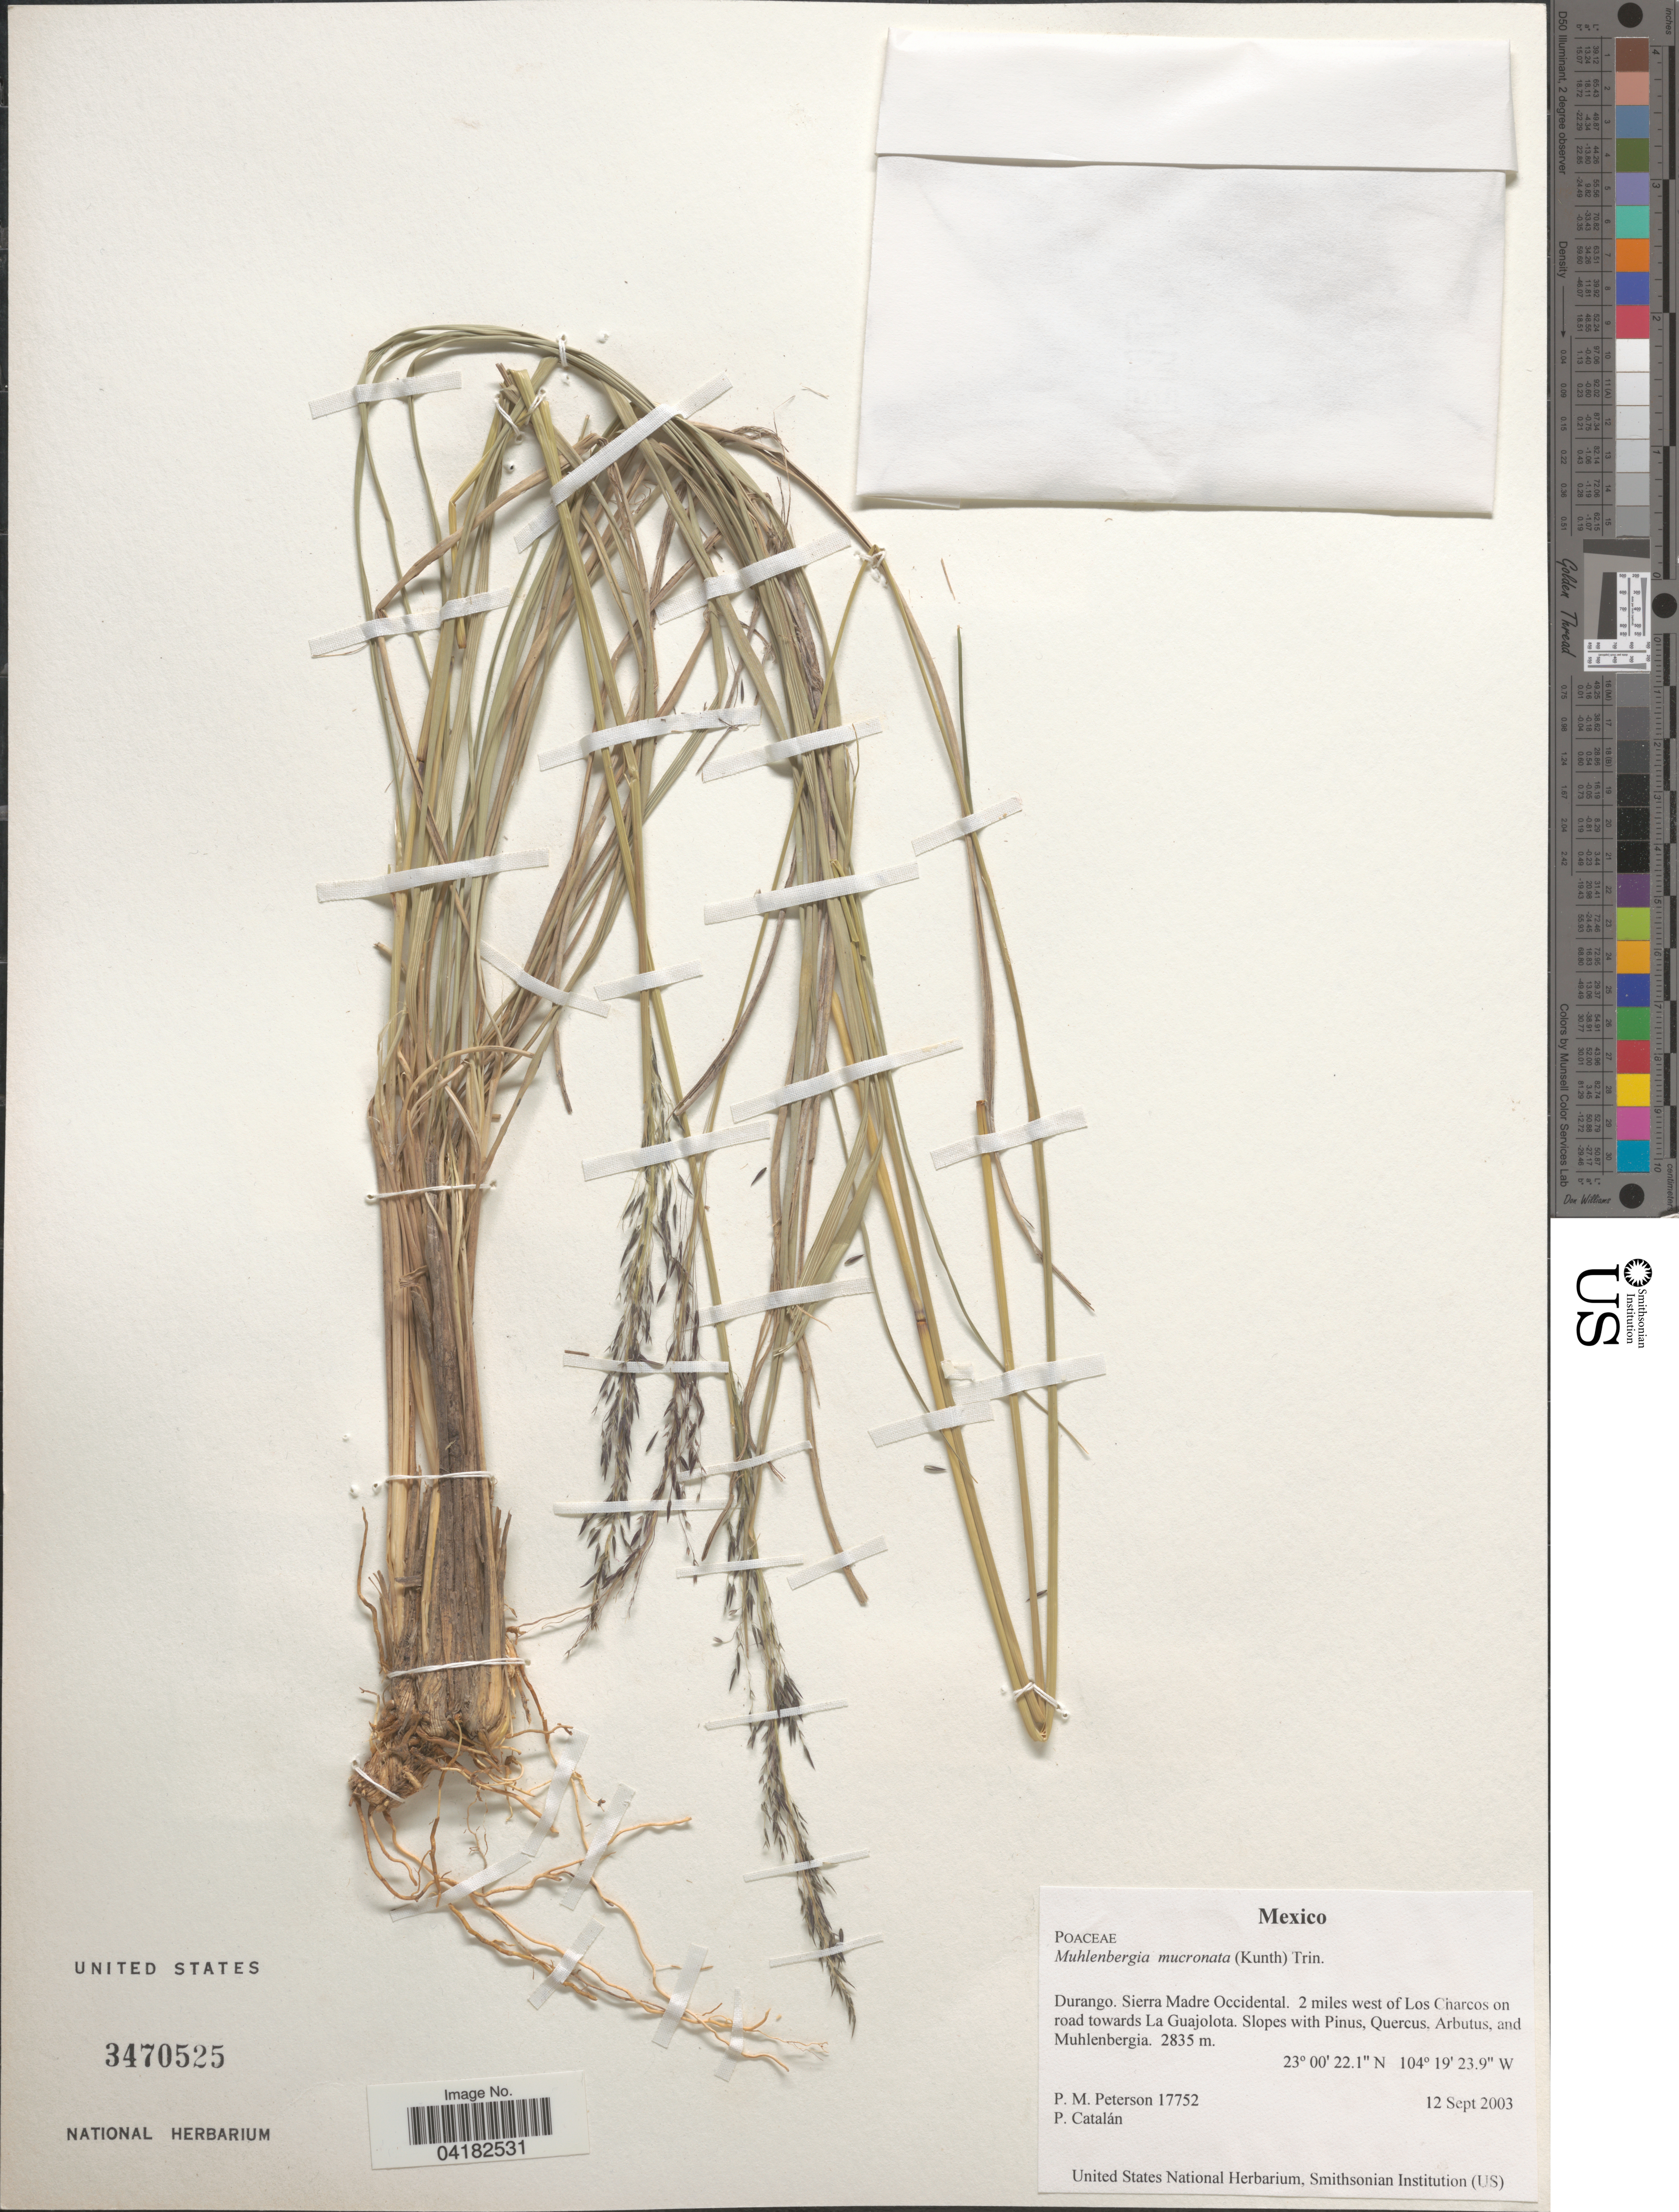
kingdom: Plantae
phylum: Tracheophyta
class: Liliopsida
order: Poales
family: Poaceae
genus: Muhlenbergia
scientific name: Muhlenbergia mucronata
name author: (Kunth) Trin.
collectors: P. M. Peterson & P. Catalán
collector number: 17752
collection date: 2003-09-12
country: Mexico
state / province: Durango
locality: Sierra Madre Occidental. 2 miles west of Los Charcos on road towards La Guajolota.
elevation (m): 2835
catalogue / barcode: US 3470525